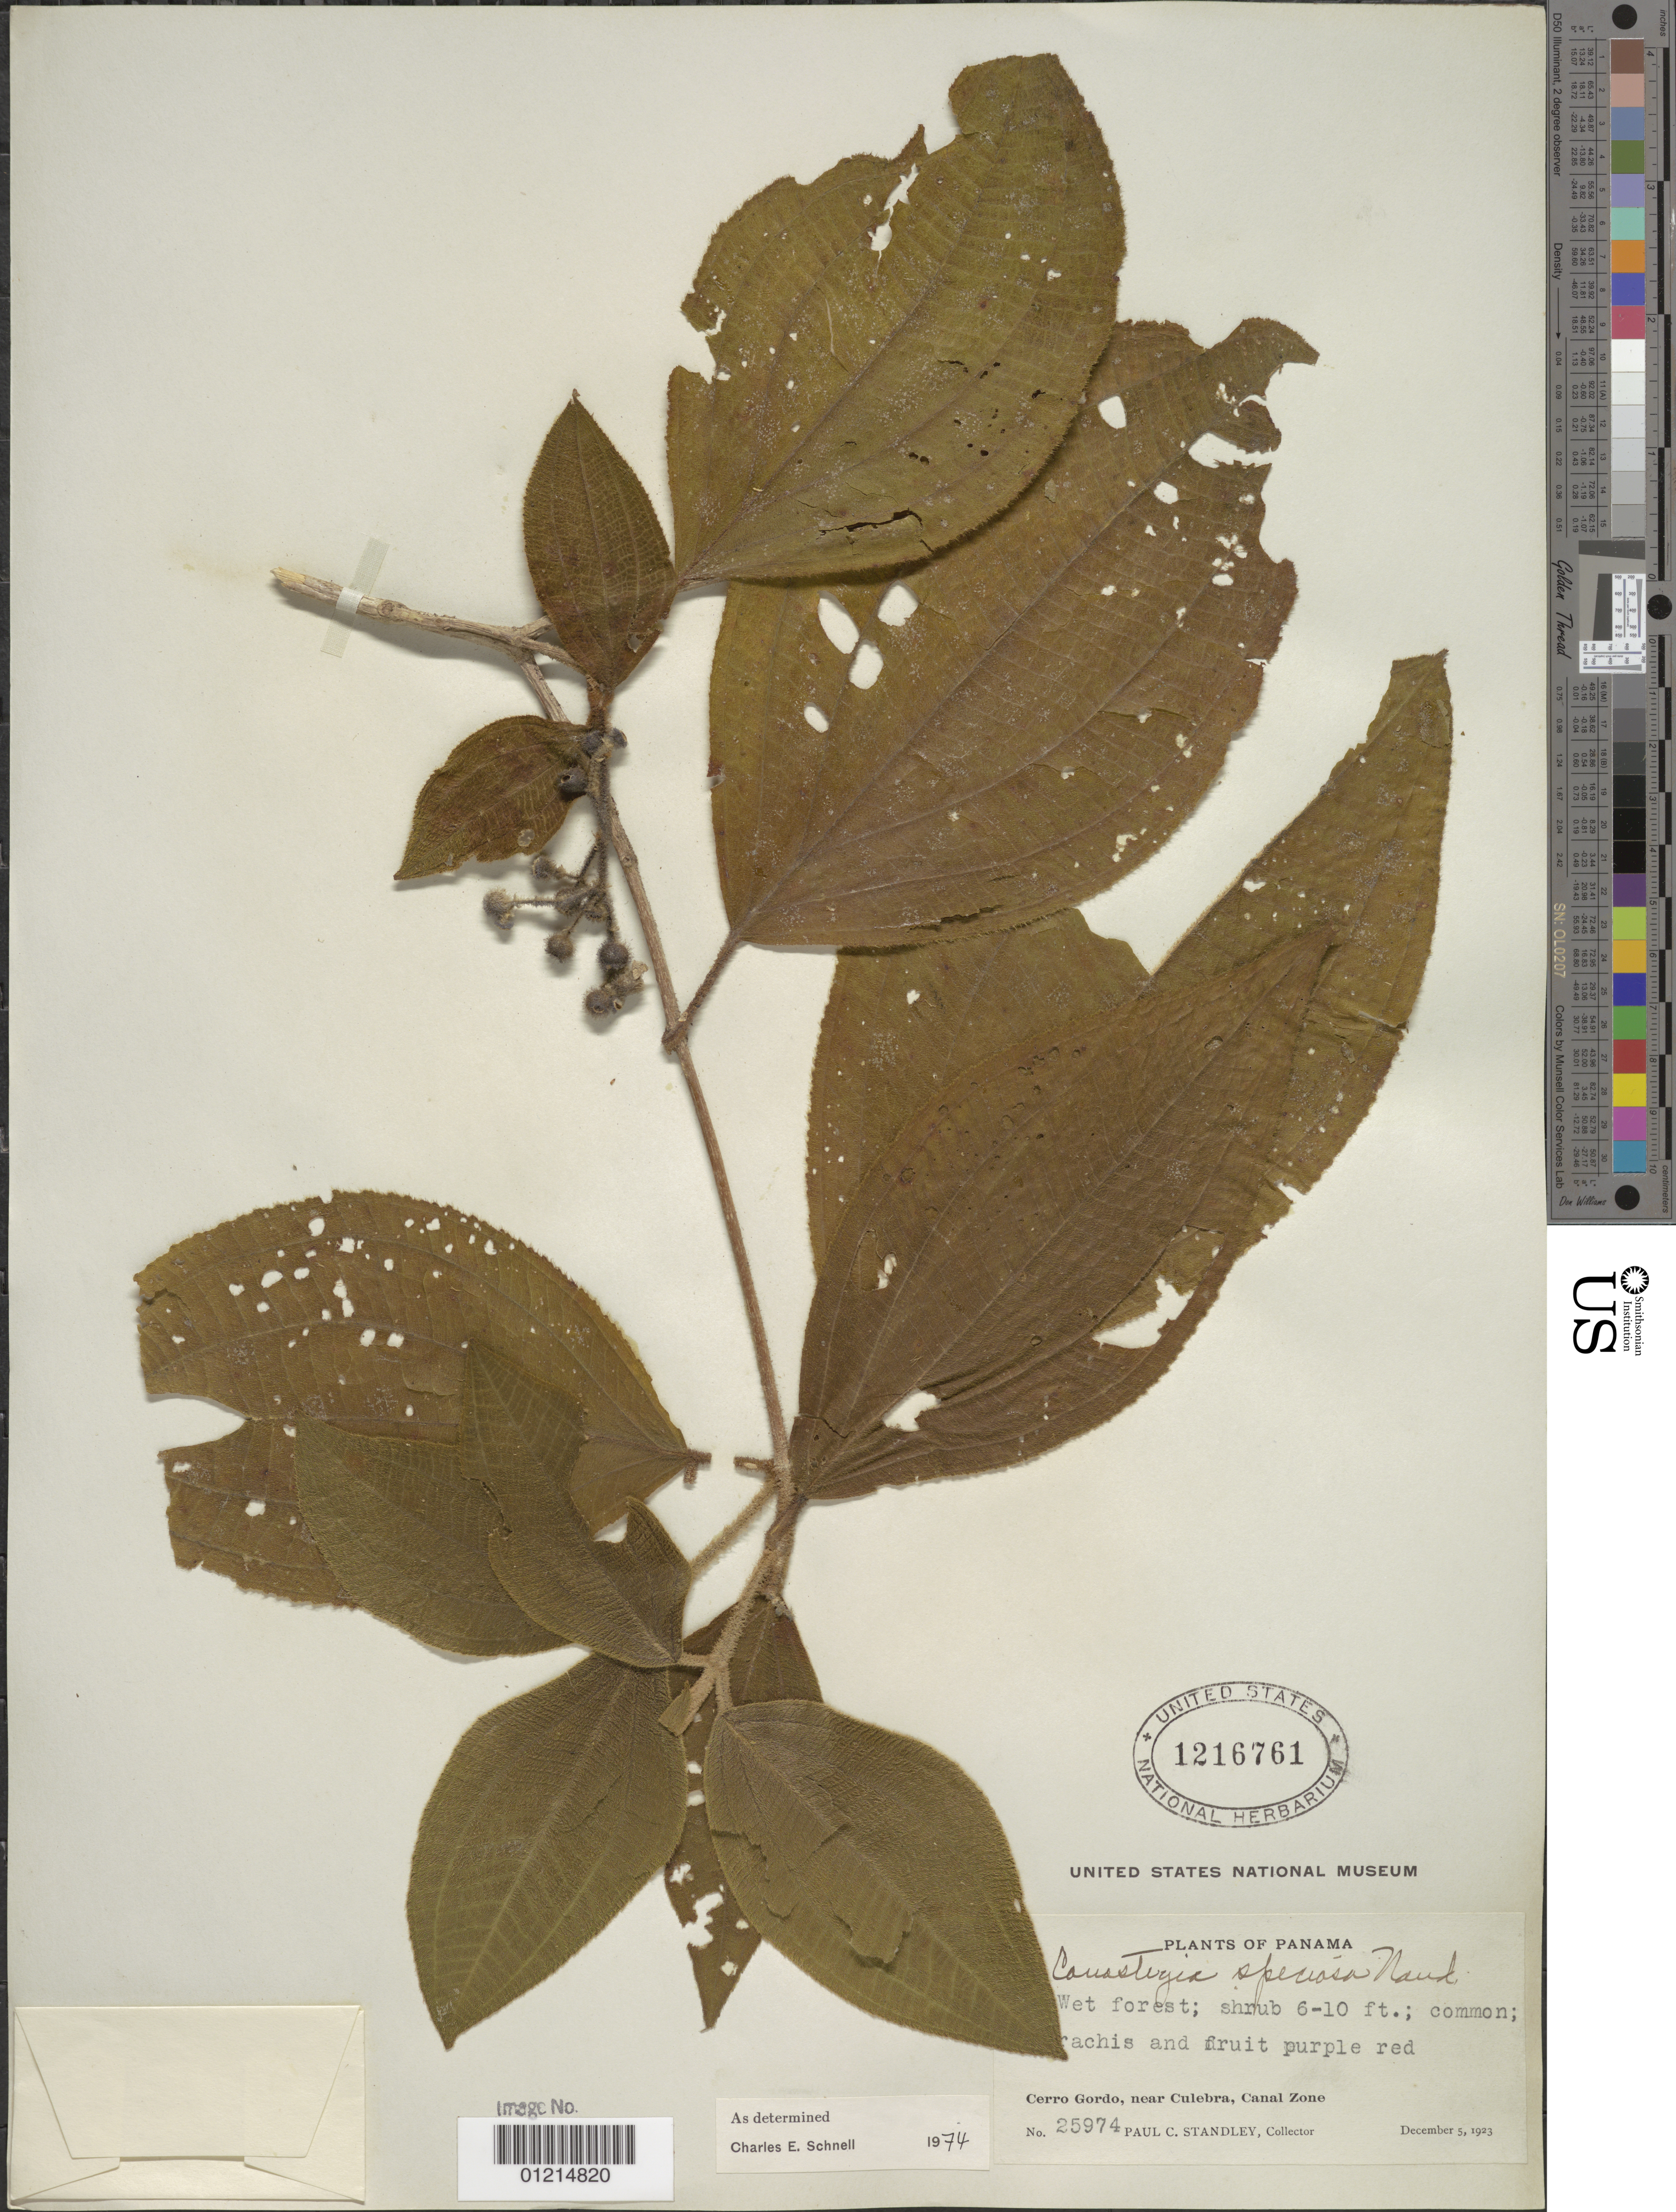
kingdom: Plantae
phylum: Tracheophyta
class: Magnoliopsida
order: Myrtales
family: Melastomataceae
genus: Conostegia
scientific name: Conostegia speciosa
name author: Naudin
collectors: P. C. Standley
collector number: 25974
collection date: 1923-12-05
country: Panama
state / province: Panamá Oeste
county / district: Canal Zone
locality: Cerro Gordo, near Culebra.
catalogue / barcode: US 1216761